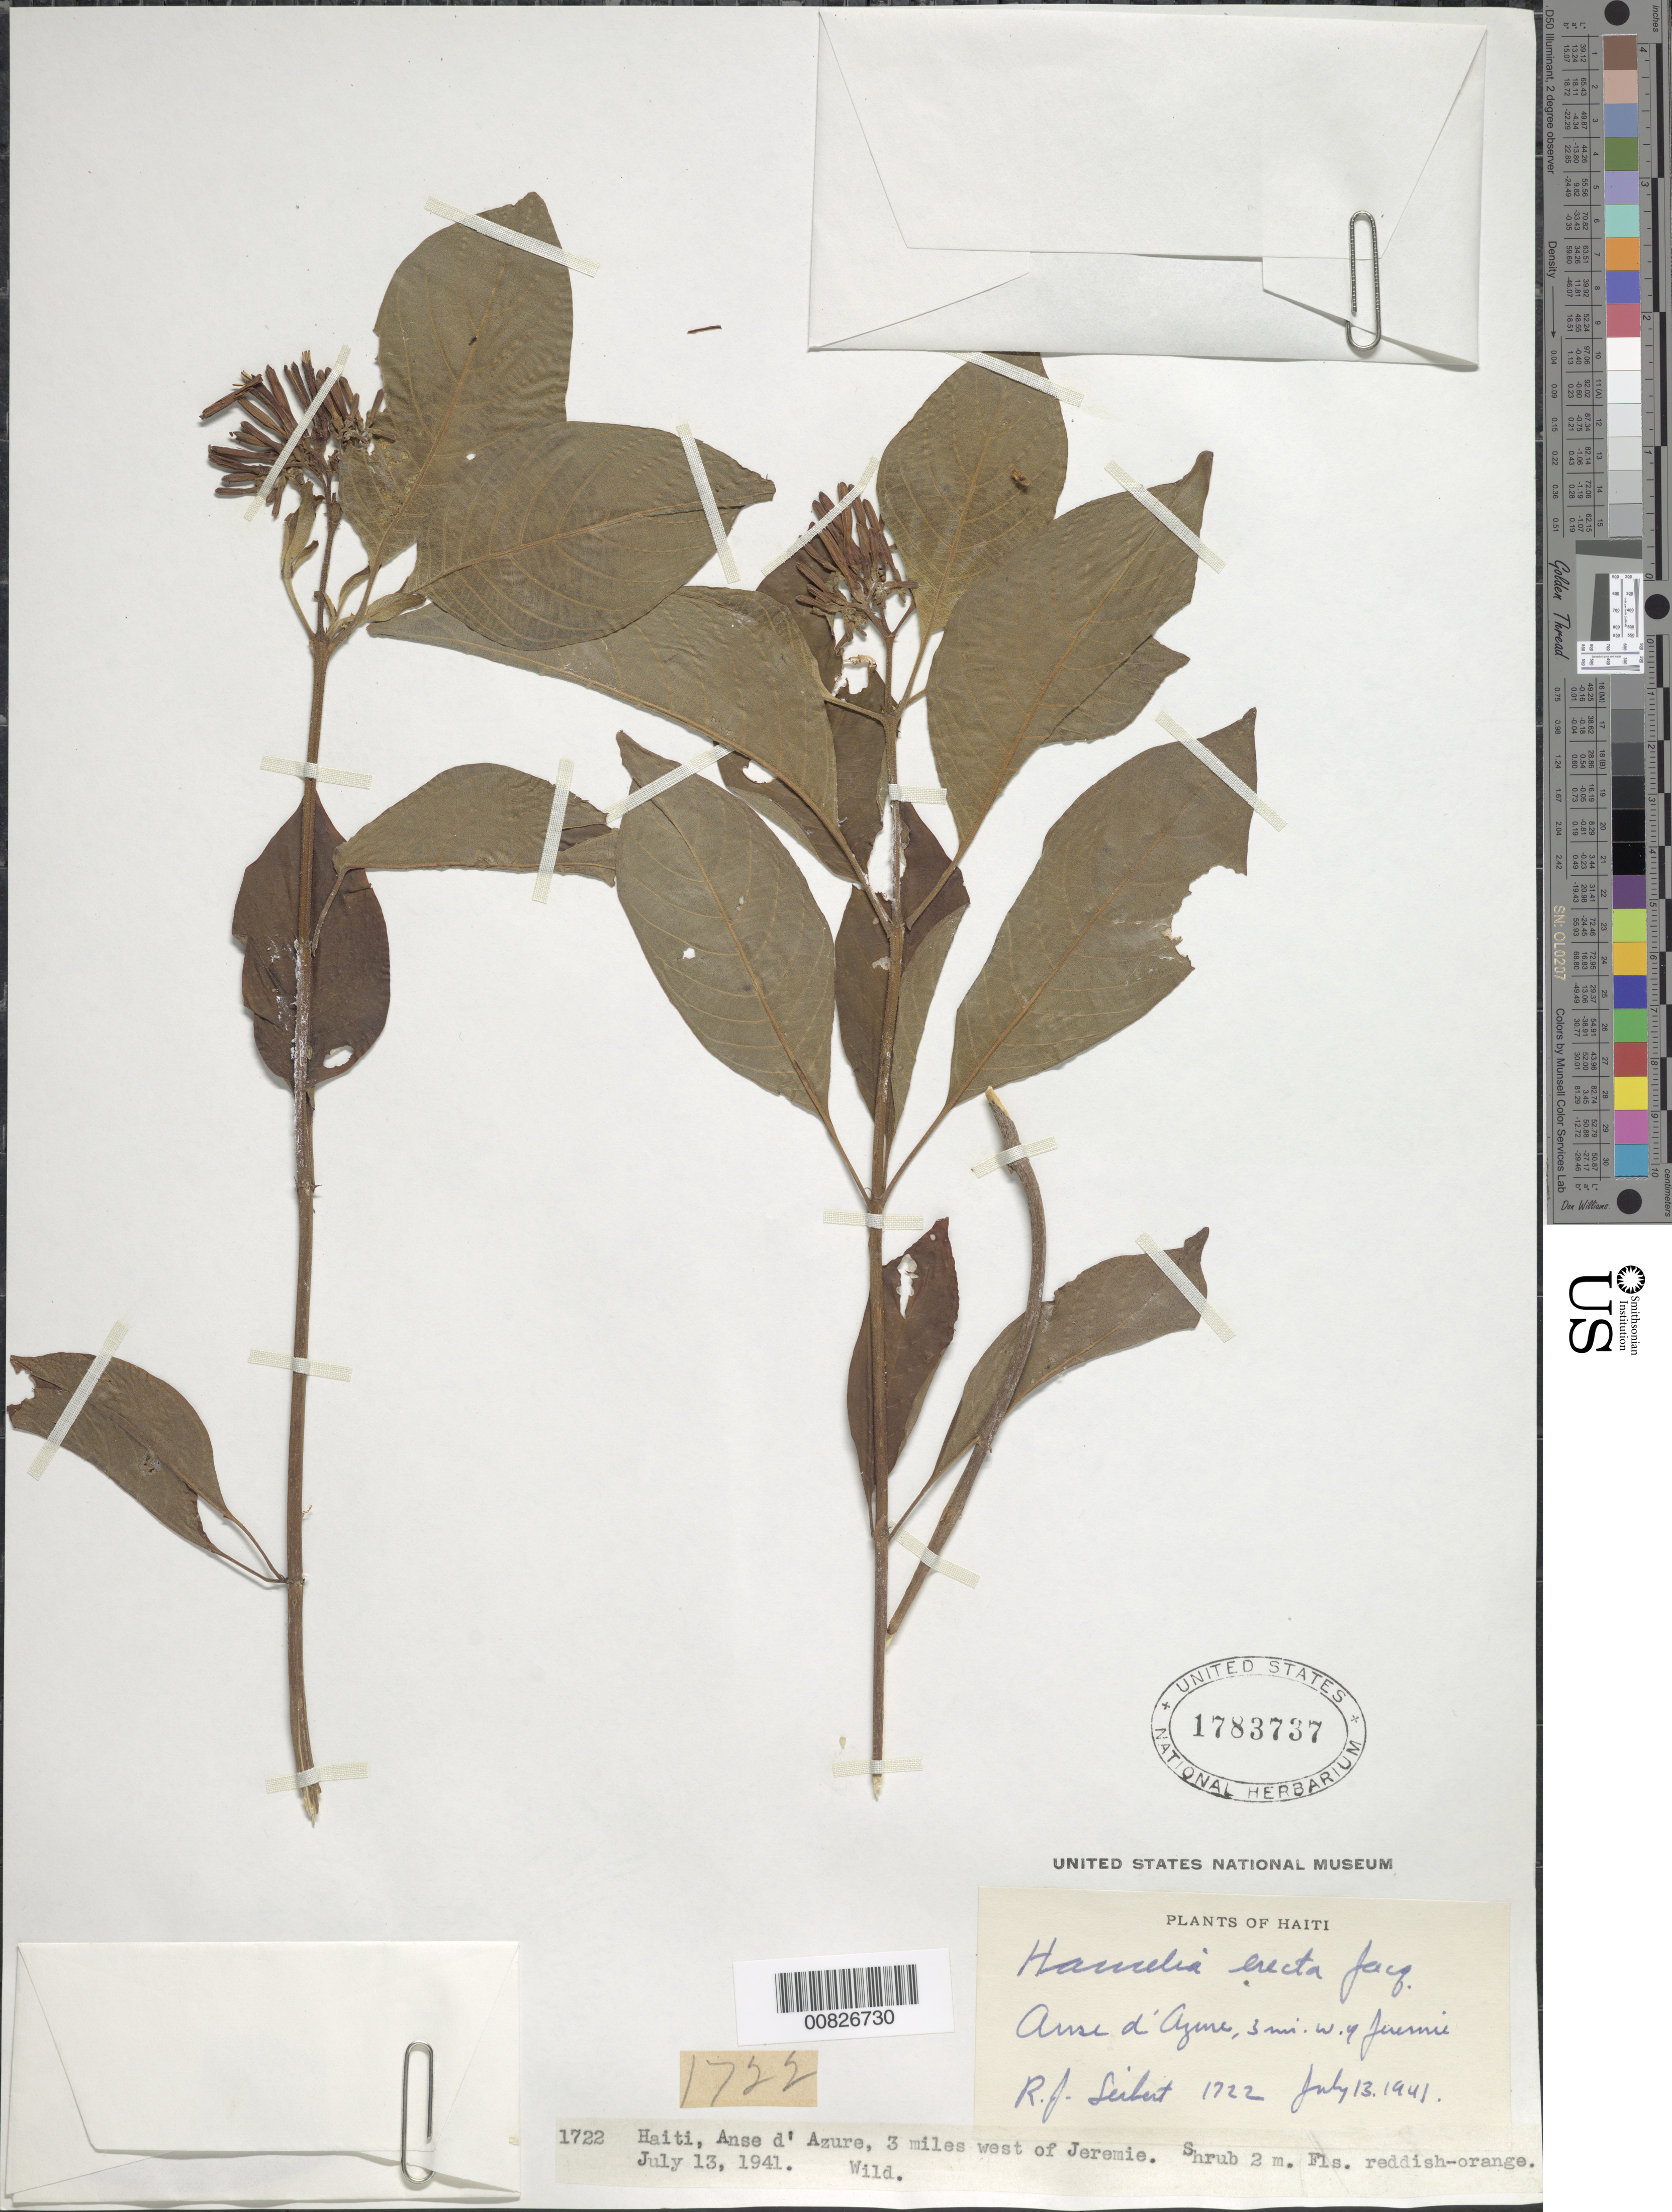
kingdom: Plantae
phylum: Tracheophyta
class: Magnoliopsida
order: Gentianales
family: Rubiaceae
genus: Hamelia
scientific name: Hamelia patens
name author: Jacq.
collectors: R. J. Seibert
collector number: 1722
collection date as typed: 13 Jul 1941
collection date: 1941-07-13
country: Haiti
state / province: Grand'Anse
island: Hispaniola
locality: Anse d'Azure, 3 miles W of Jérémie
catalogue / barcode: US 1783737